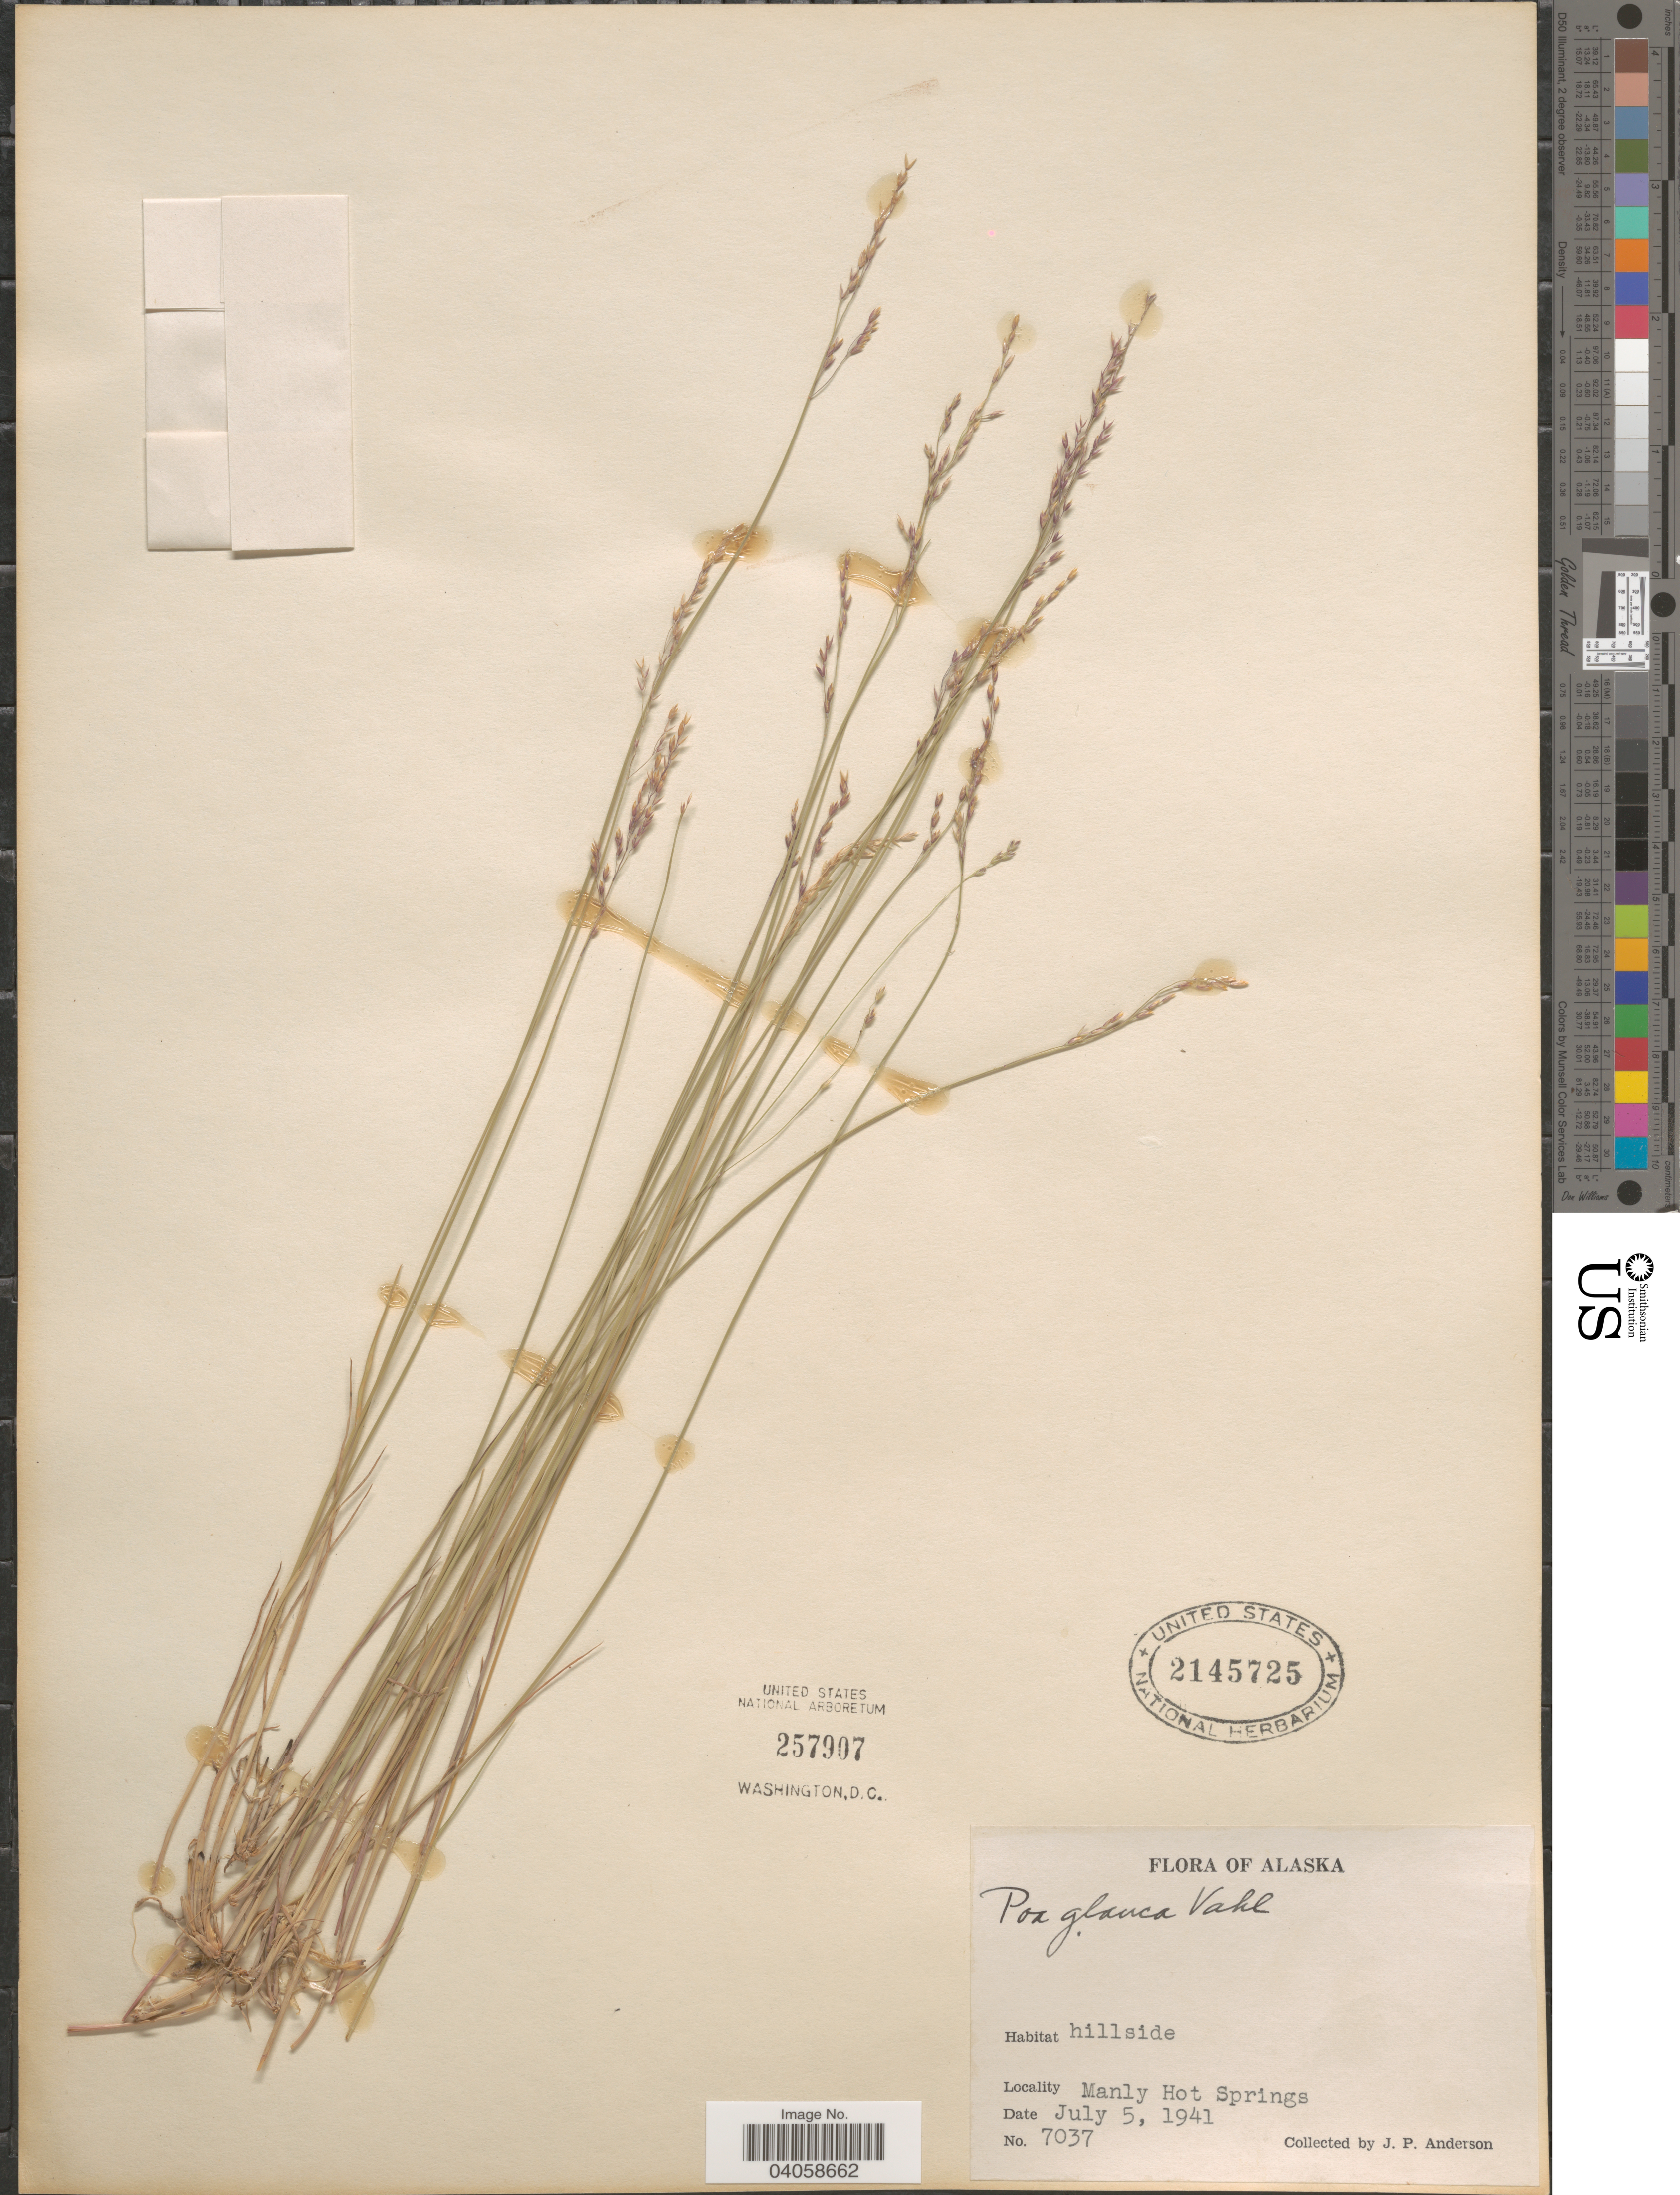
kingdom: Plantae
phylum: Tracheophyta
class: Liliopsida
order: Poales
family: Poaceae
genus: Poa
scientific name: Poa glauca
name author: Vahl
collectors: J. P. Anderson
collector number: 7037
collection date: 1941-07-05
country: United States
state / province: Alaska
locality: Manly Hot Springs.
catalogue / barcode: US 2145725